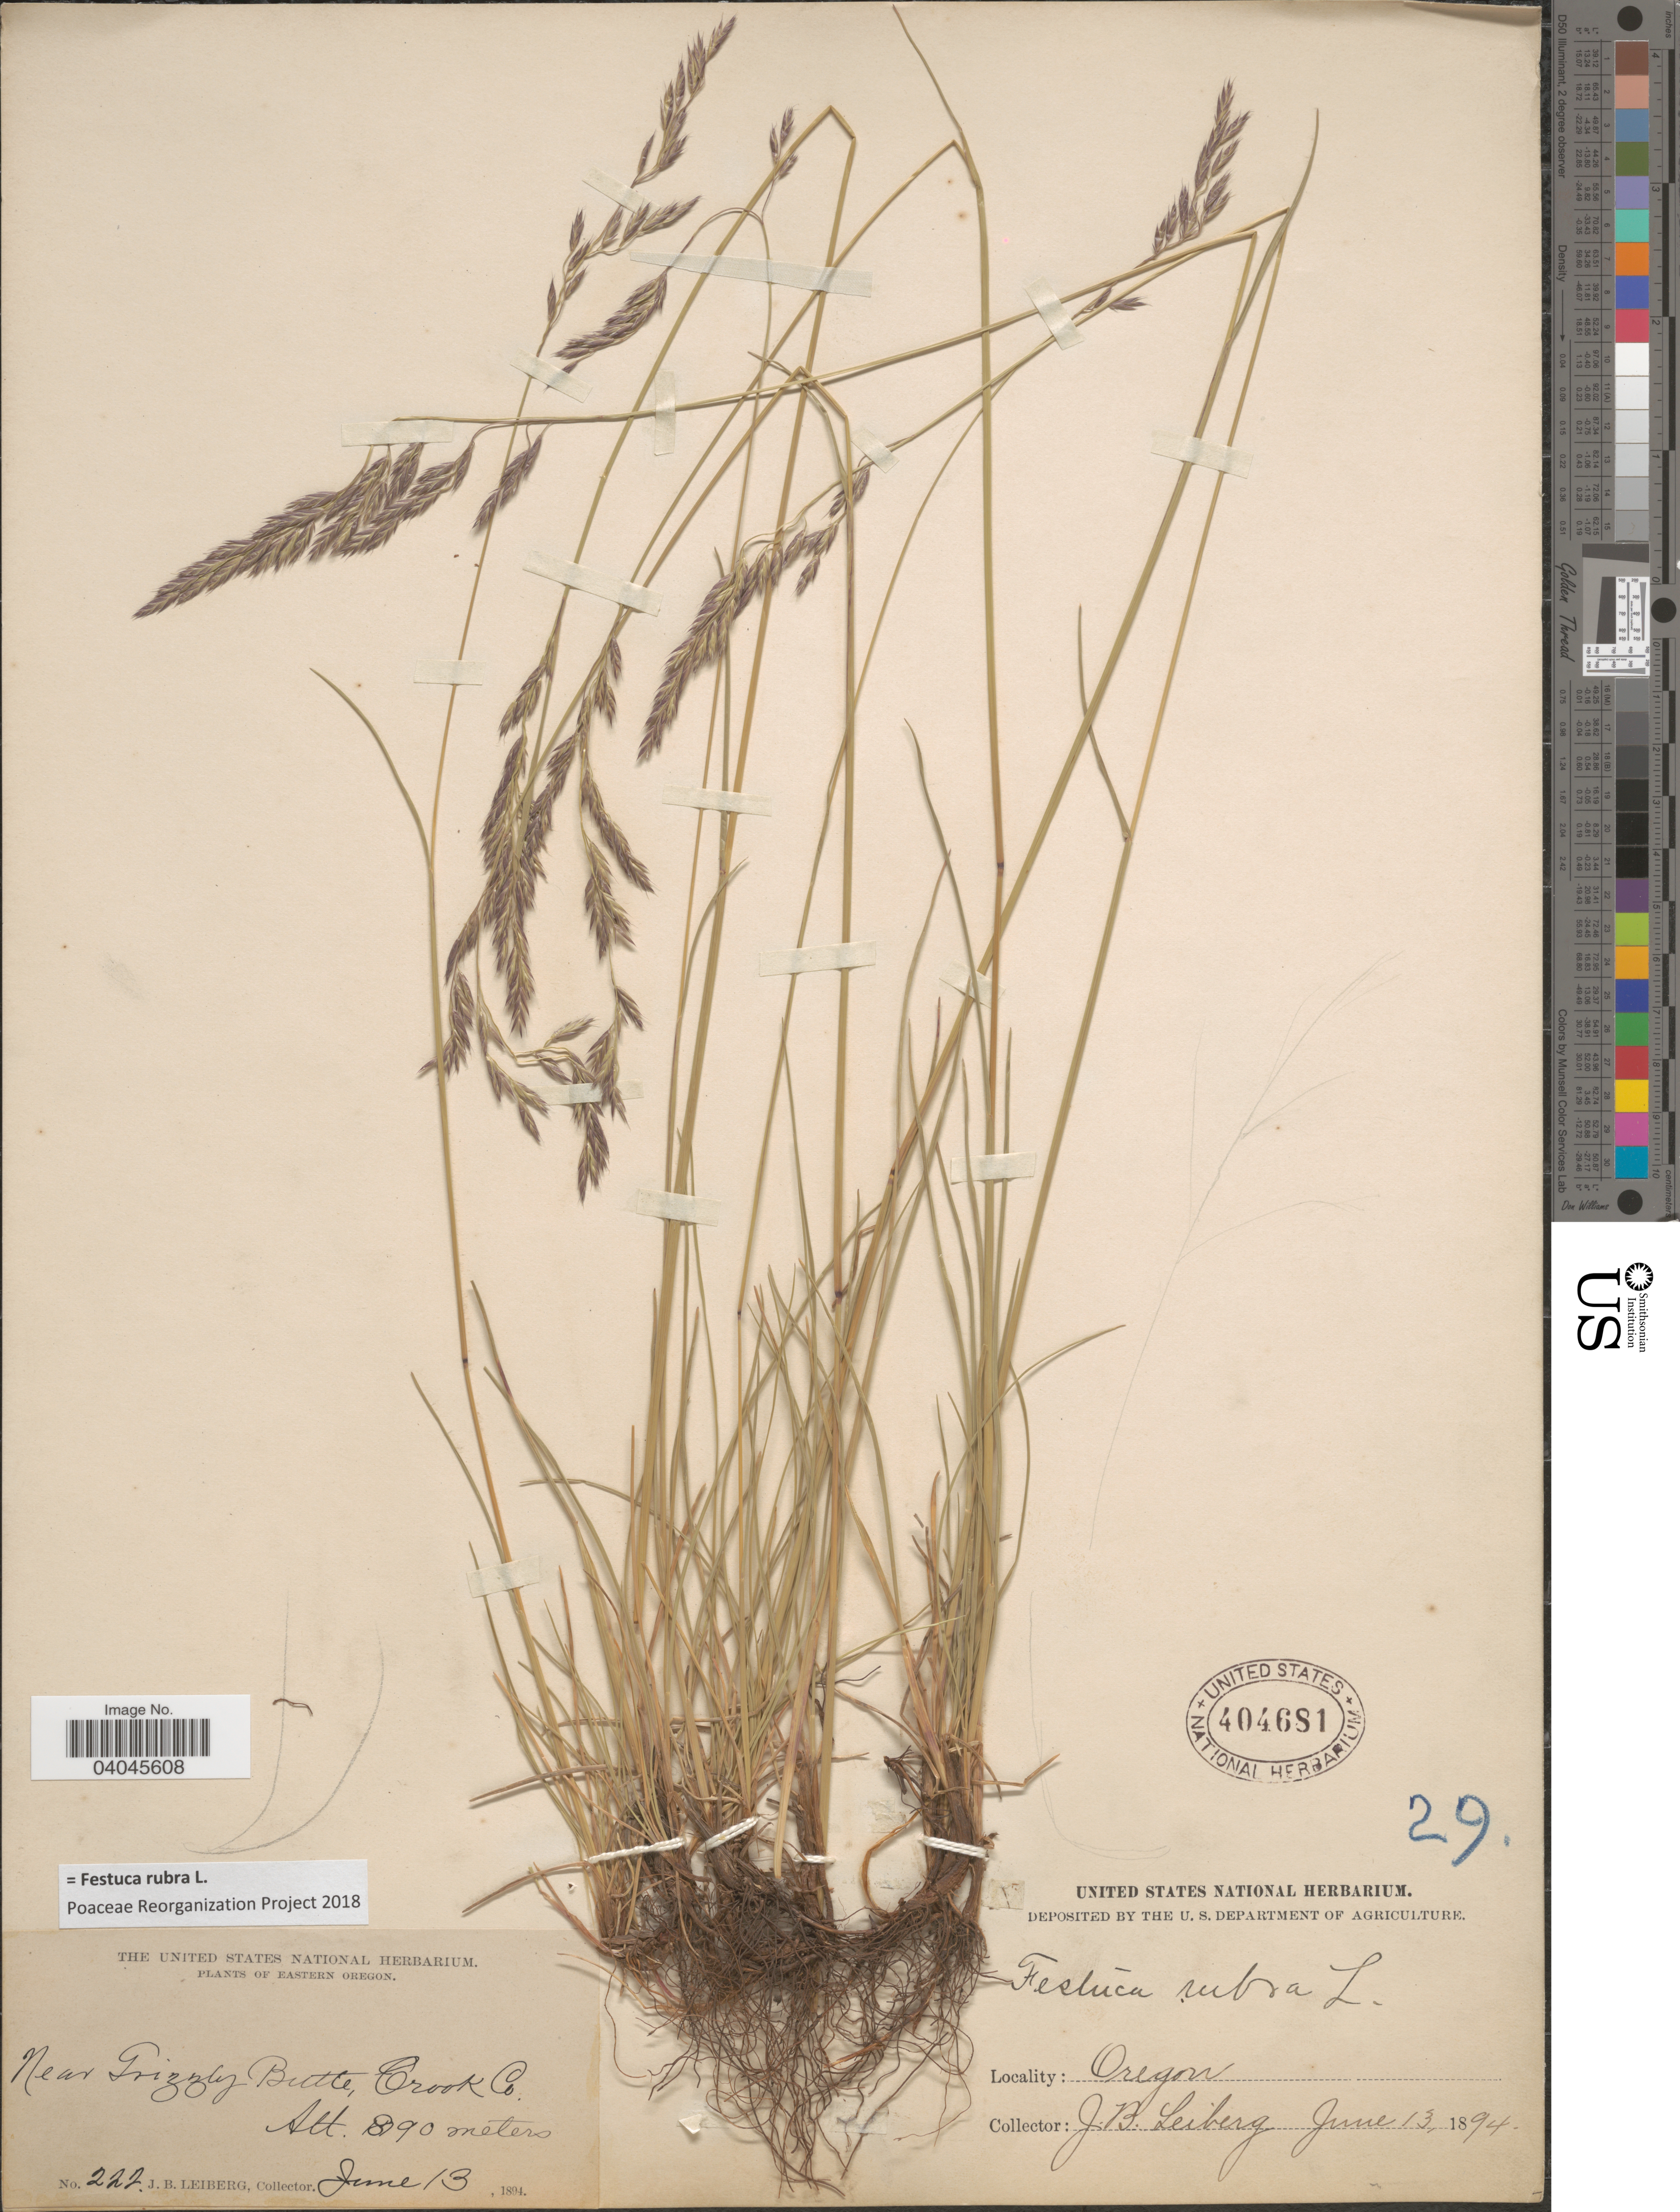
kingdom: Plantae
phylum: Tracheophyta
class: Liliopsida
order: Poales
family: Poaceae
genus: Festuca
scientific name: Festuca rubra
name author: L.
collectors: J. B. Leiberg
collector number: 222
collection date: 1894-06-13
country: United States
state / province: Oregon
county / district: Crook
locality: Eastern Oregon. Near Grizzly Butte, Crook Co.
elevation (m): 890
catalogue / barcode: US 404681